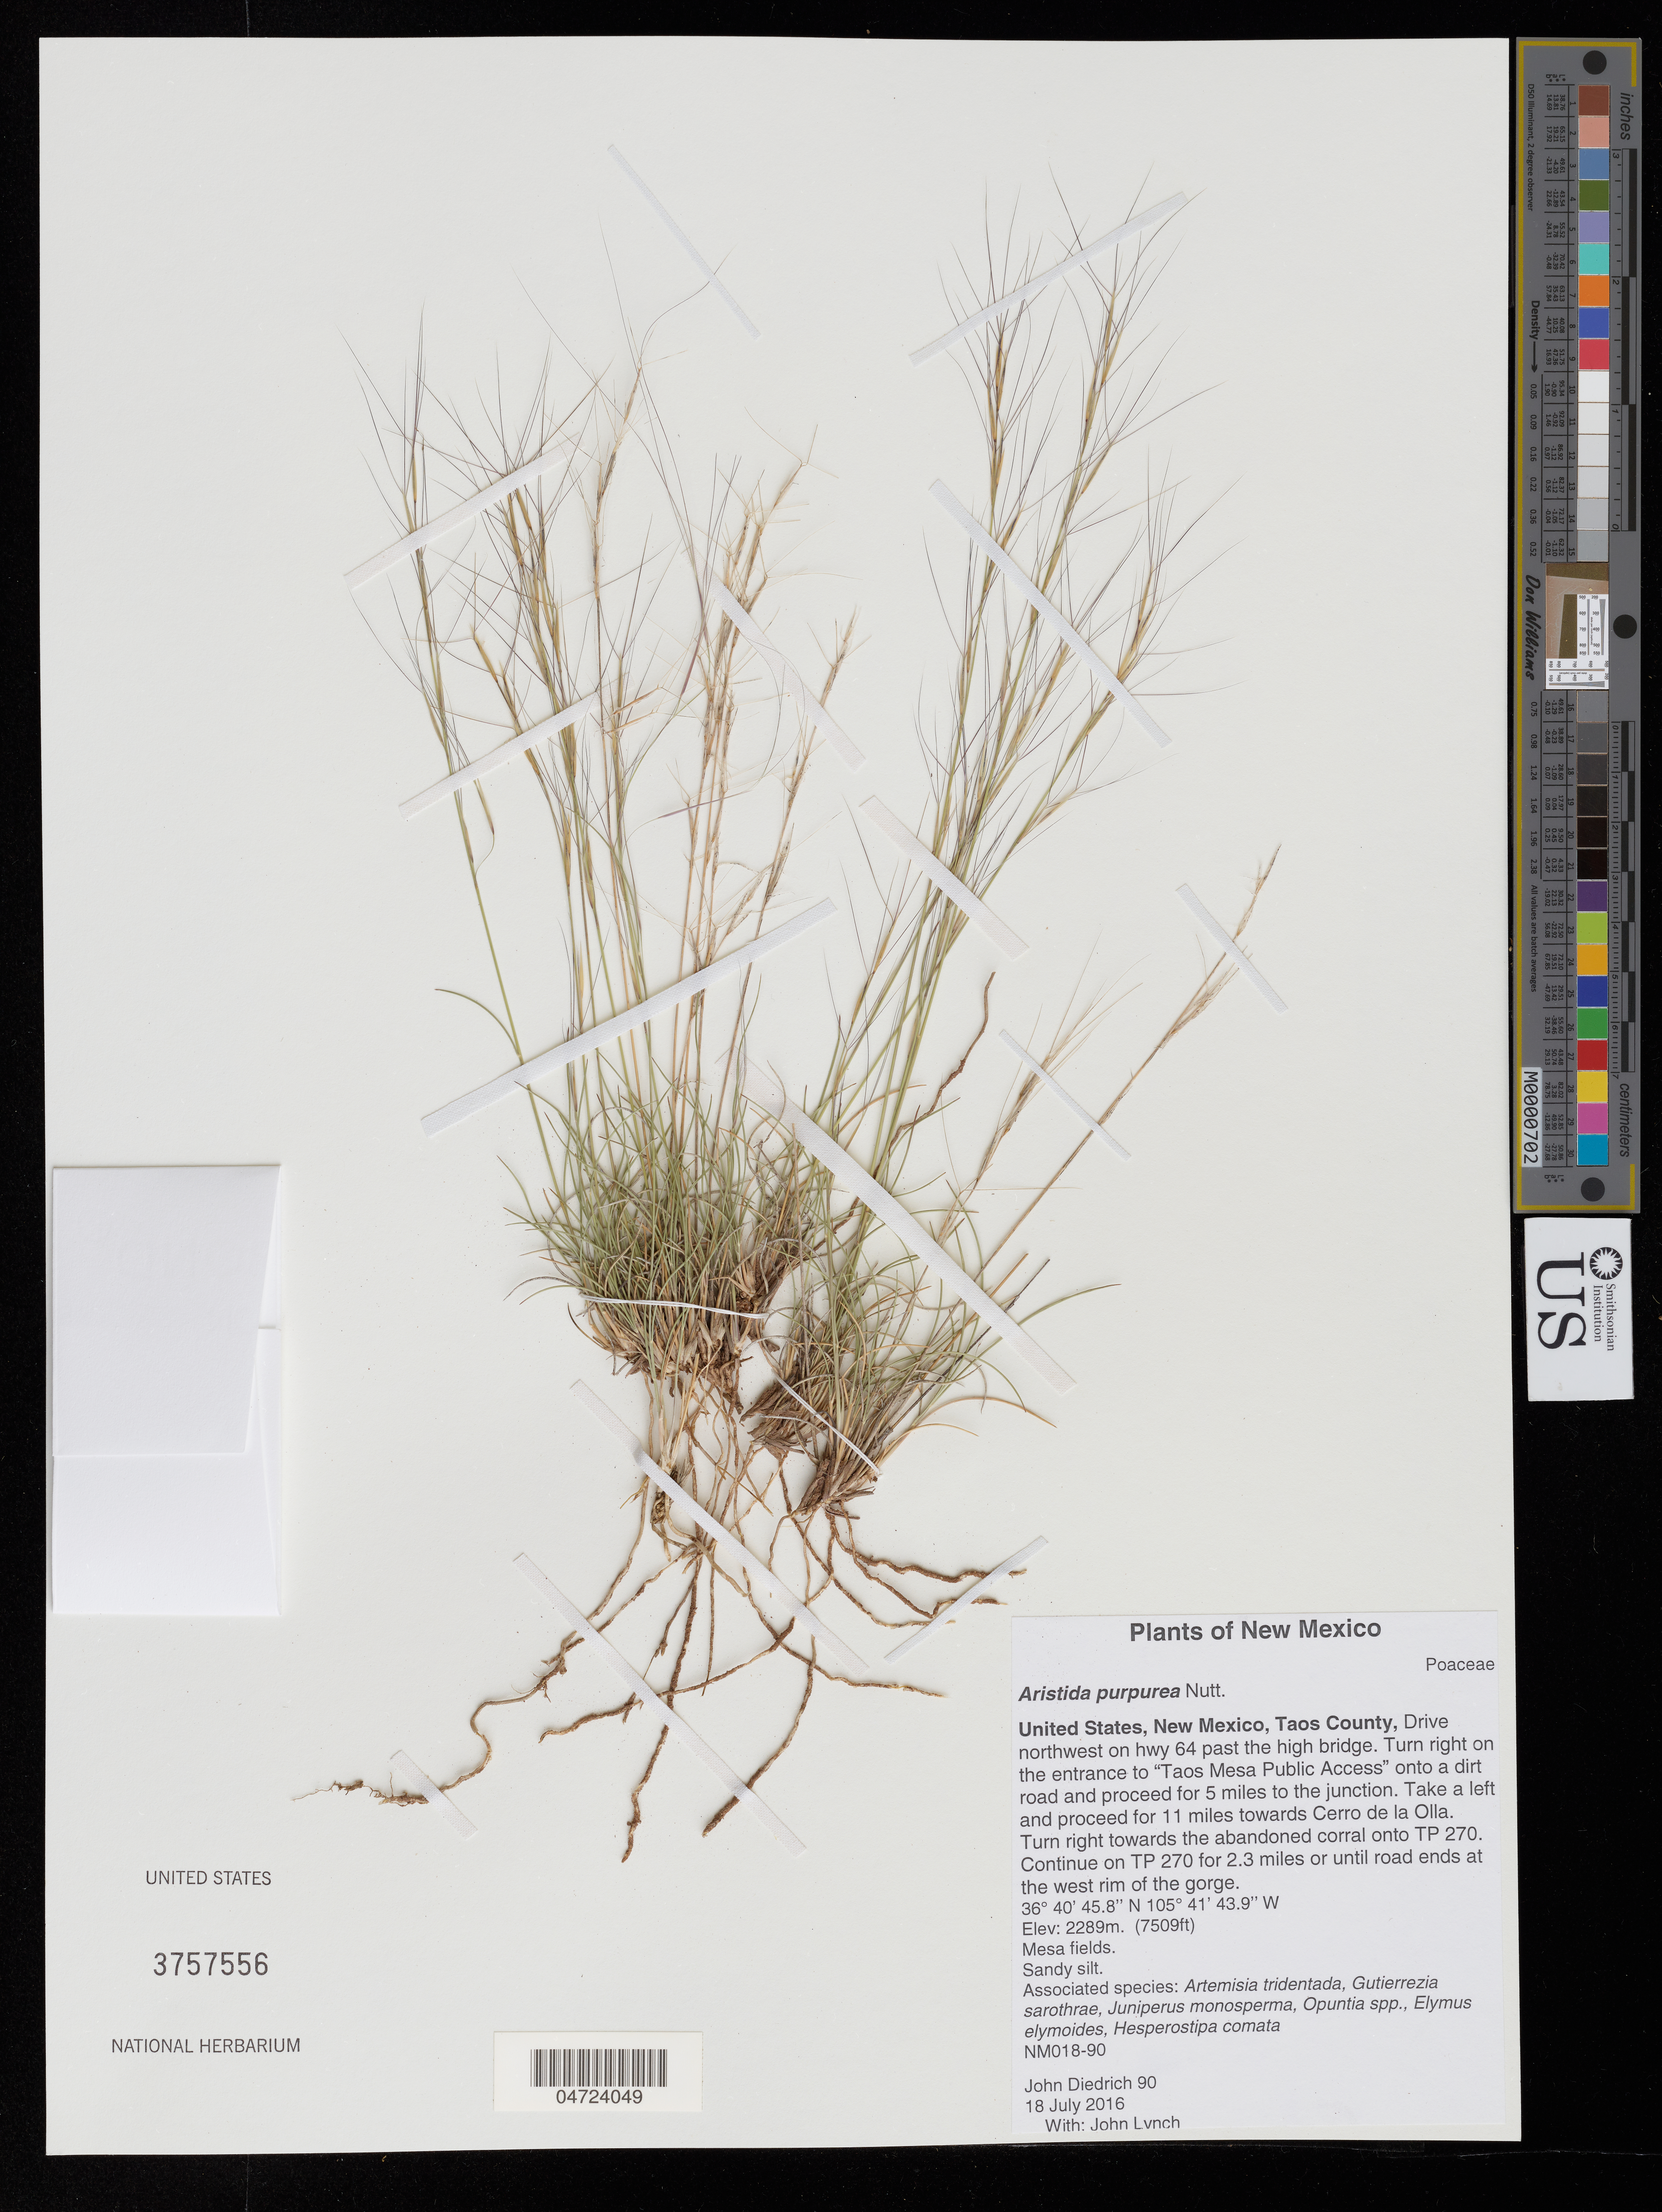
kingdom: Plantae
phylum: Tracheophyta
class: Liliopsida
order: Poales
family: Poaceae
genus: Aristida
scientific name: Aristida purpurea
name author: Nutt.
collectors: J. Diedrich & J. Lynch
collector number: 90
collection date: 2016-07-18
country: United States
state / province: New Mexico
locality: Taos County, Drive northwest on hwy 64 past the high bridge.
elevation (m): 2289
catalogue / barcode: US 3757556